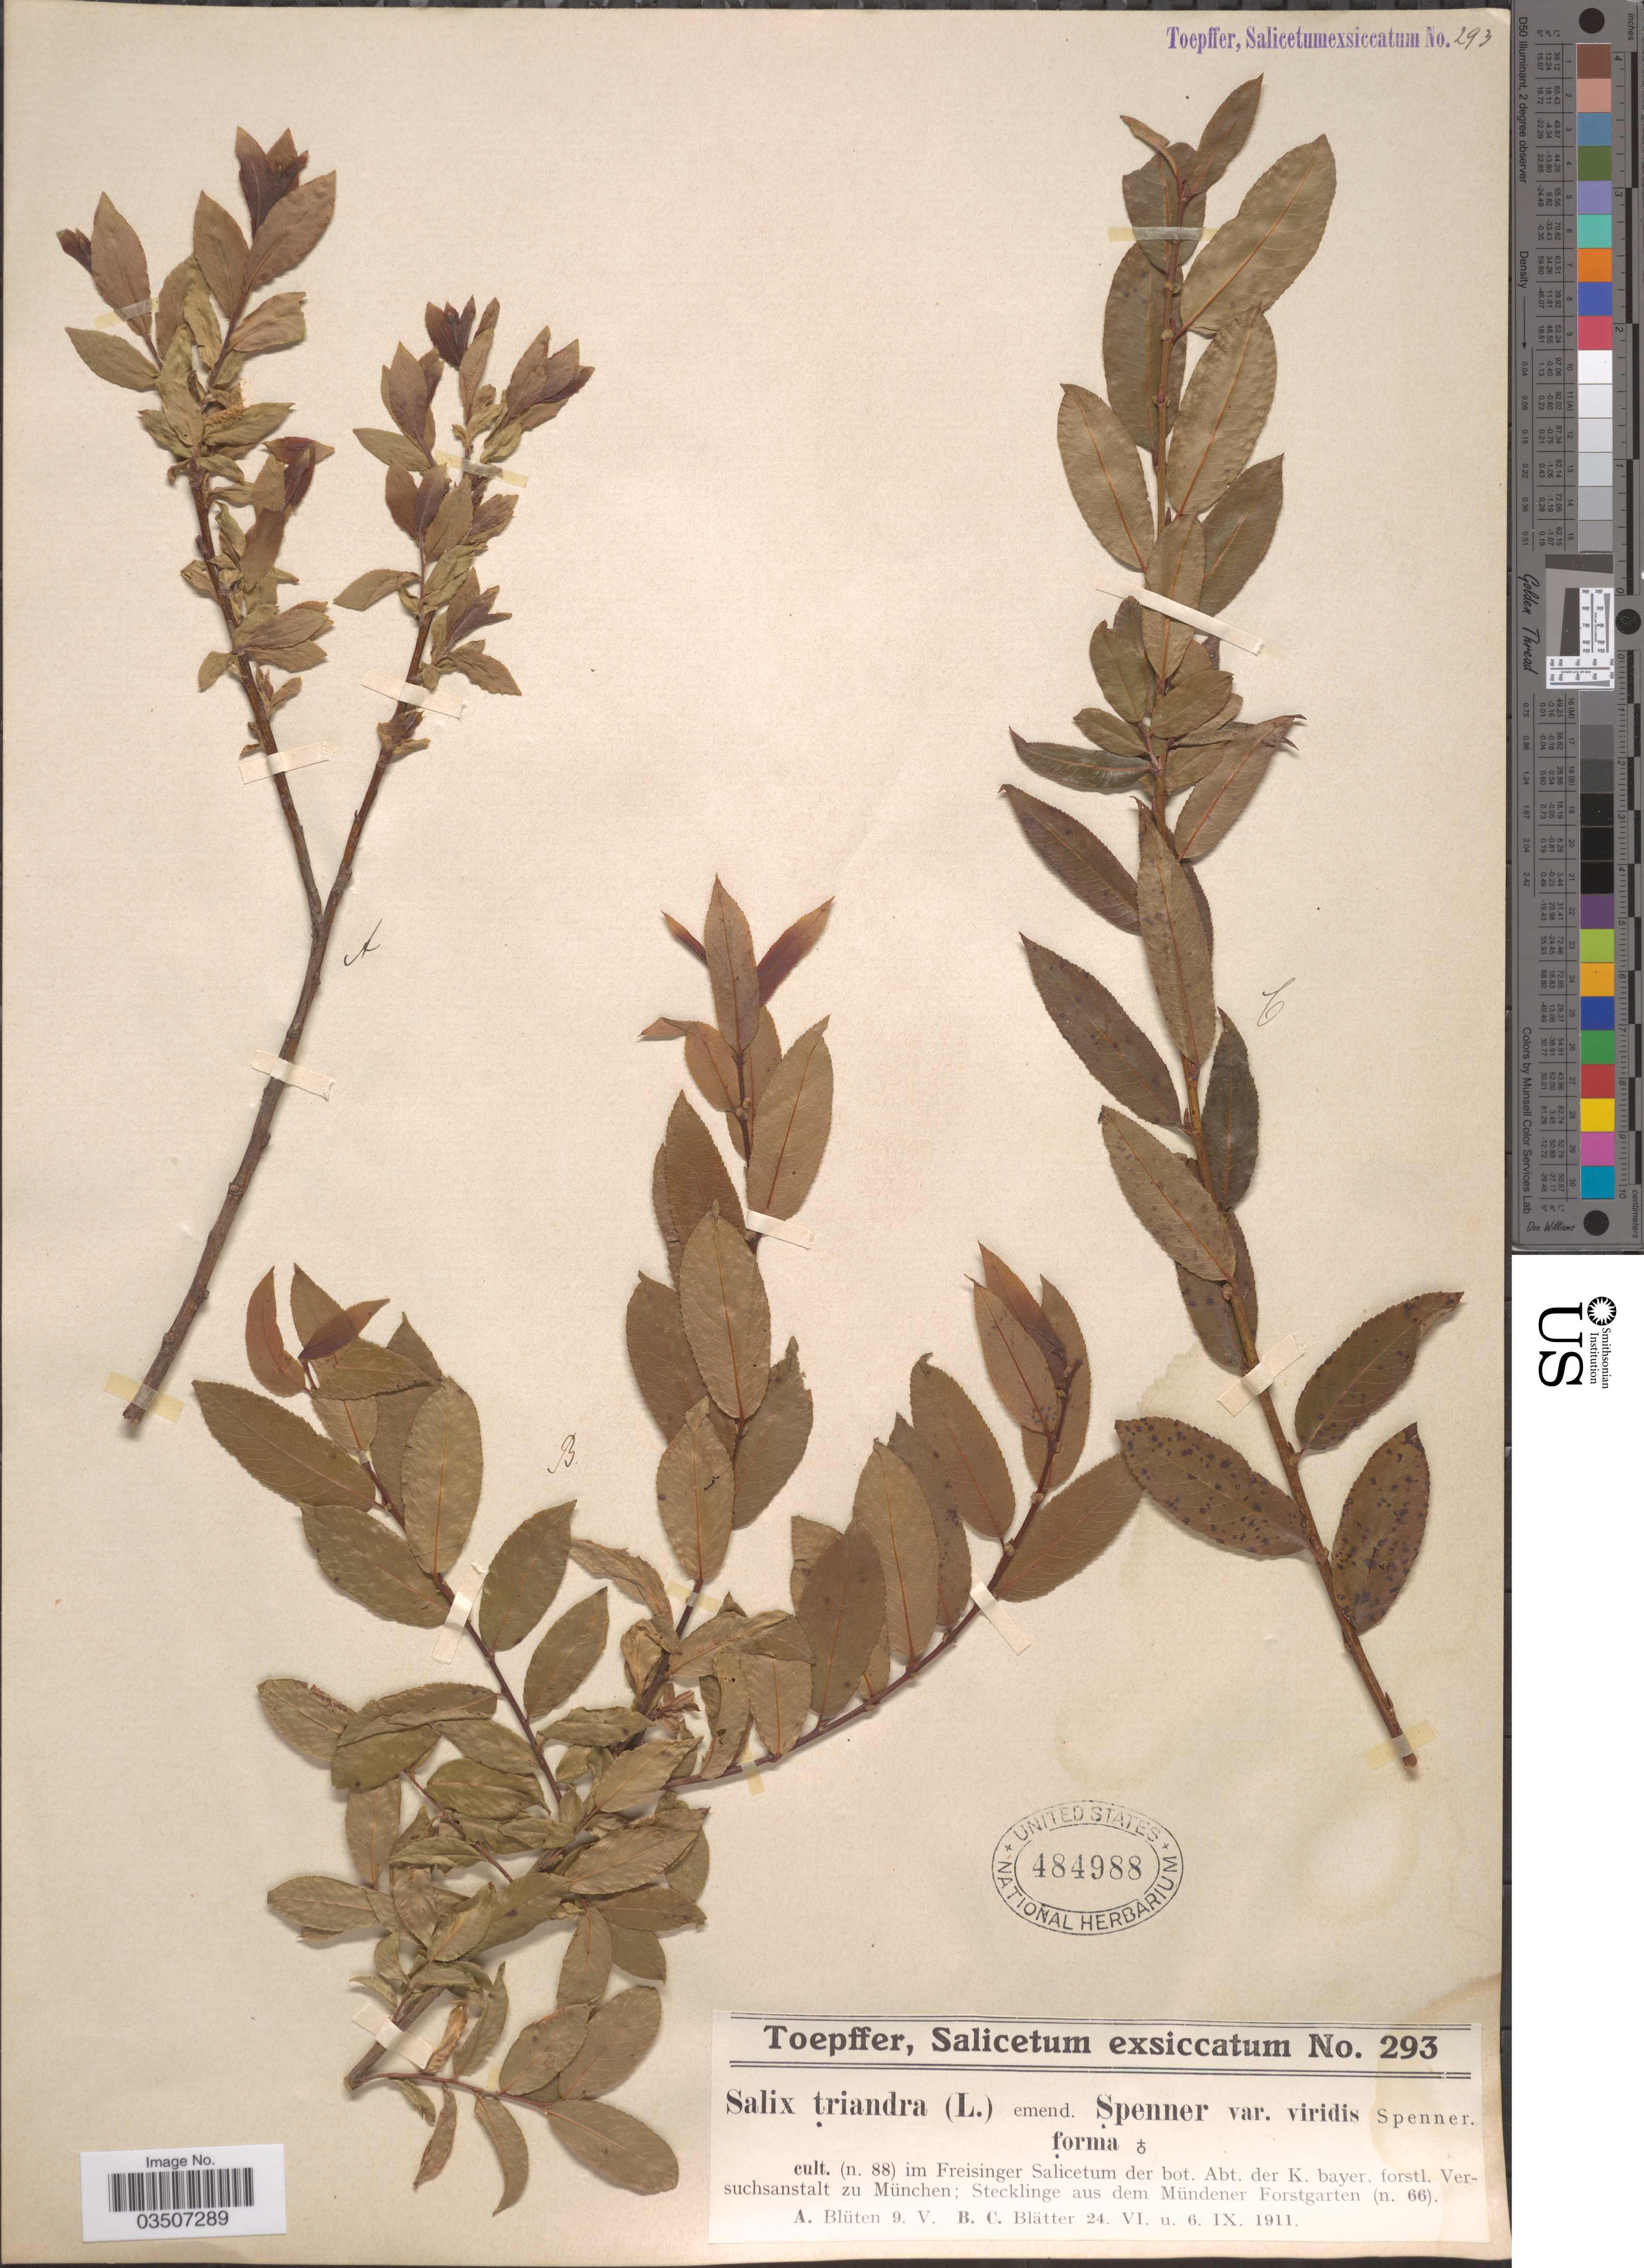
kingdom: Plantae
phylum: Tracheophyta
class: Magnoliopsida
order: Malpighiales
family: Salicaceae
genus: Salix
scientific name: Salix triandra var. viridis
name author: Spenn.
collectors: A. Toepffer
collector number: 293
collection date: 1911-05-09/1911-09-06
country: Germany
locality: Im Freisinger Salicetum der bot. Abt. der. K. bayer. forstl. Versuchsanstalt zu München; Stecklinge aus dem Mündener Forstgarten (n. 66).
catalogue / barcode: US 484988